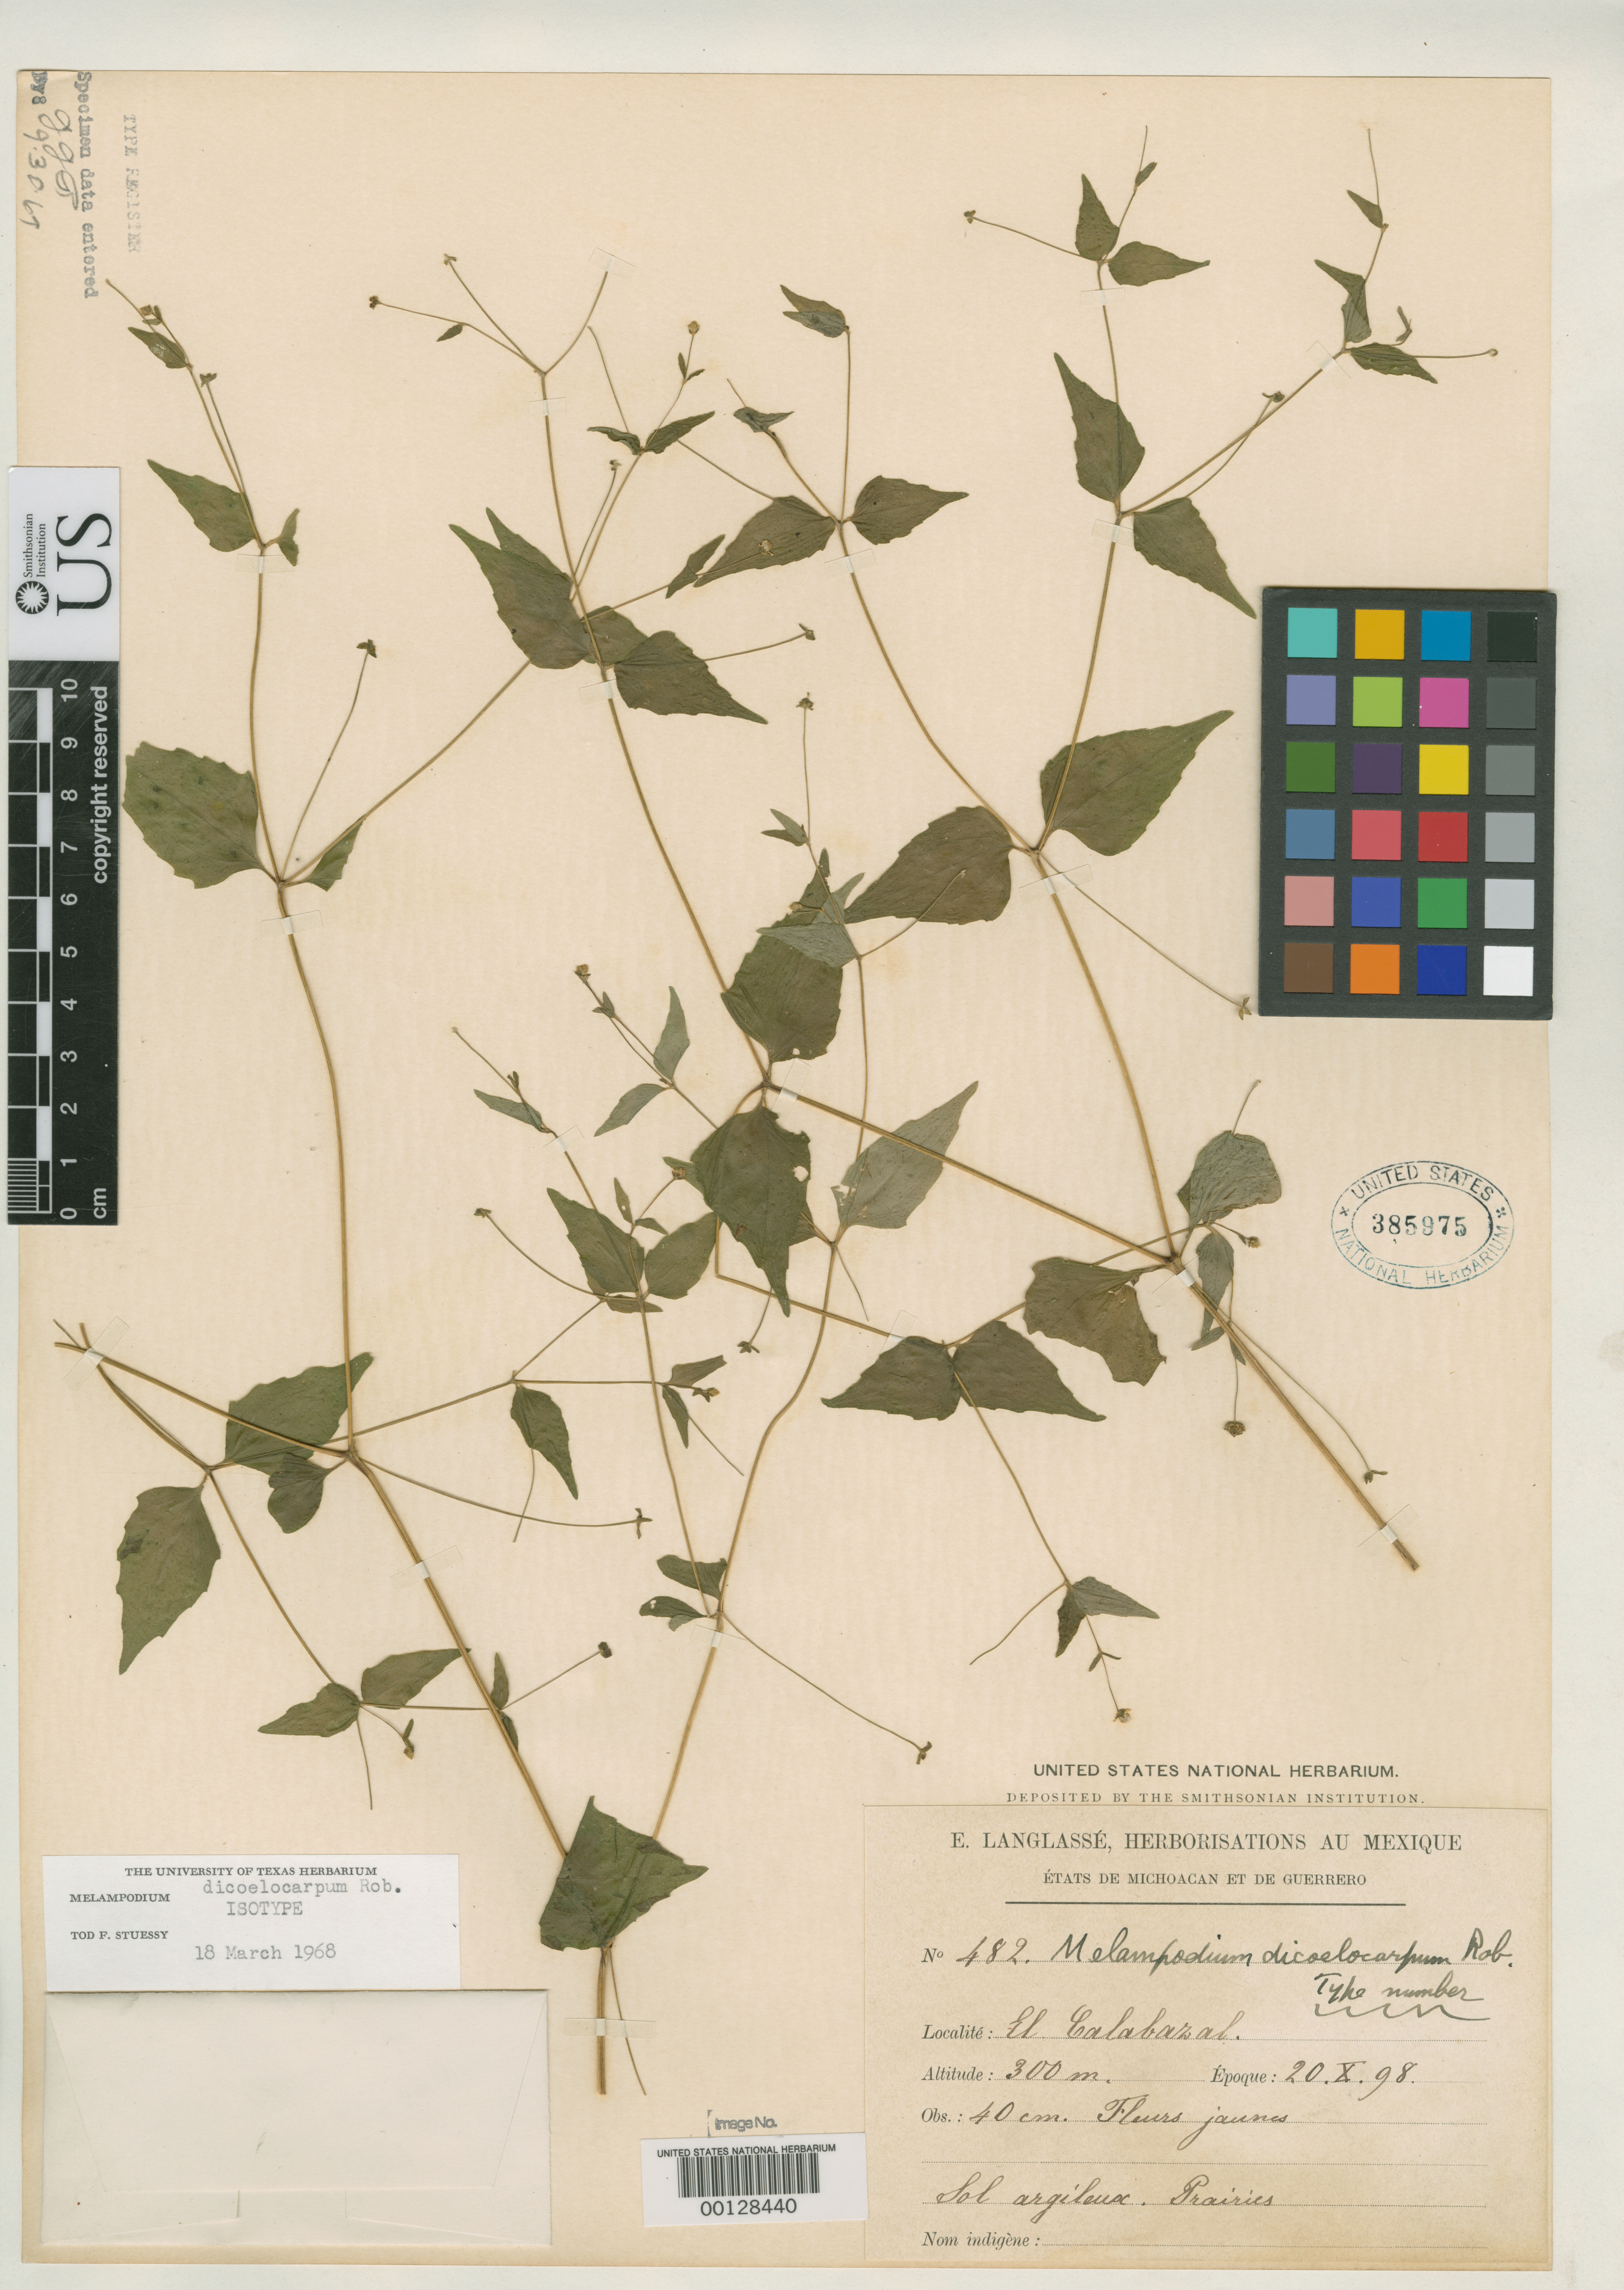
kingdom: Plantae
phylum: Tracheophyta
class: Magnoliopsida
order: Asterales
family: Asteraceae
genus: Melampodium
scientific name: Melampodium dicoelocarpum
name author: B.L. Rob.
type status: Isotype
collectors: E. Langlassé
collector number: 482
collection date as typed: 20 Oct 1898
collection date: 1898-10-20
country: Mexico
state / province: Guerrero / Michoacán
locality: El Calabazal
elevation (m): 300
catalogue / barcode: US 385975